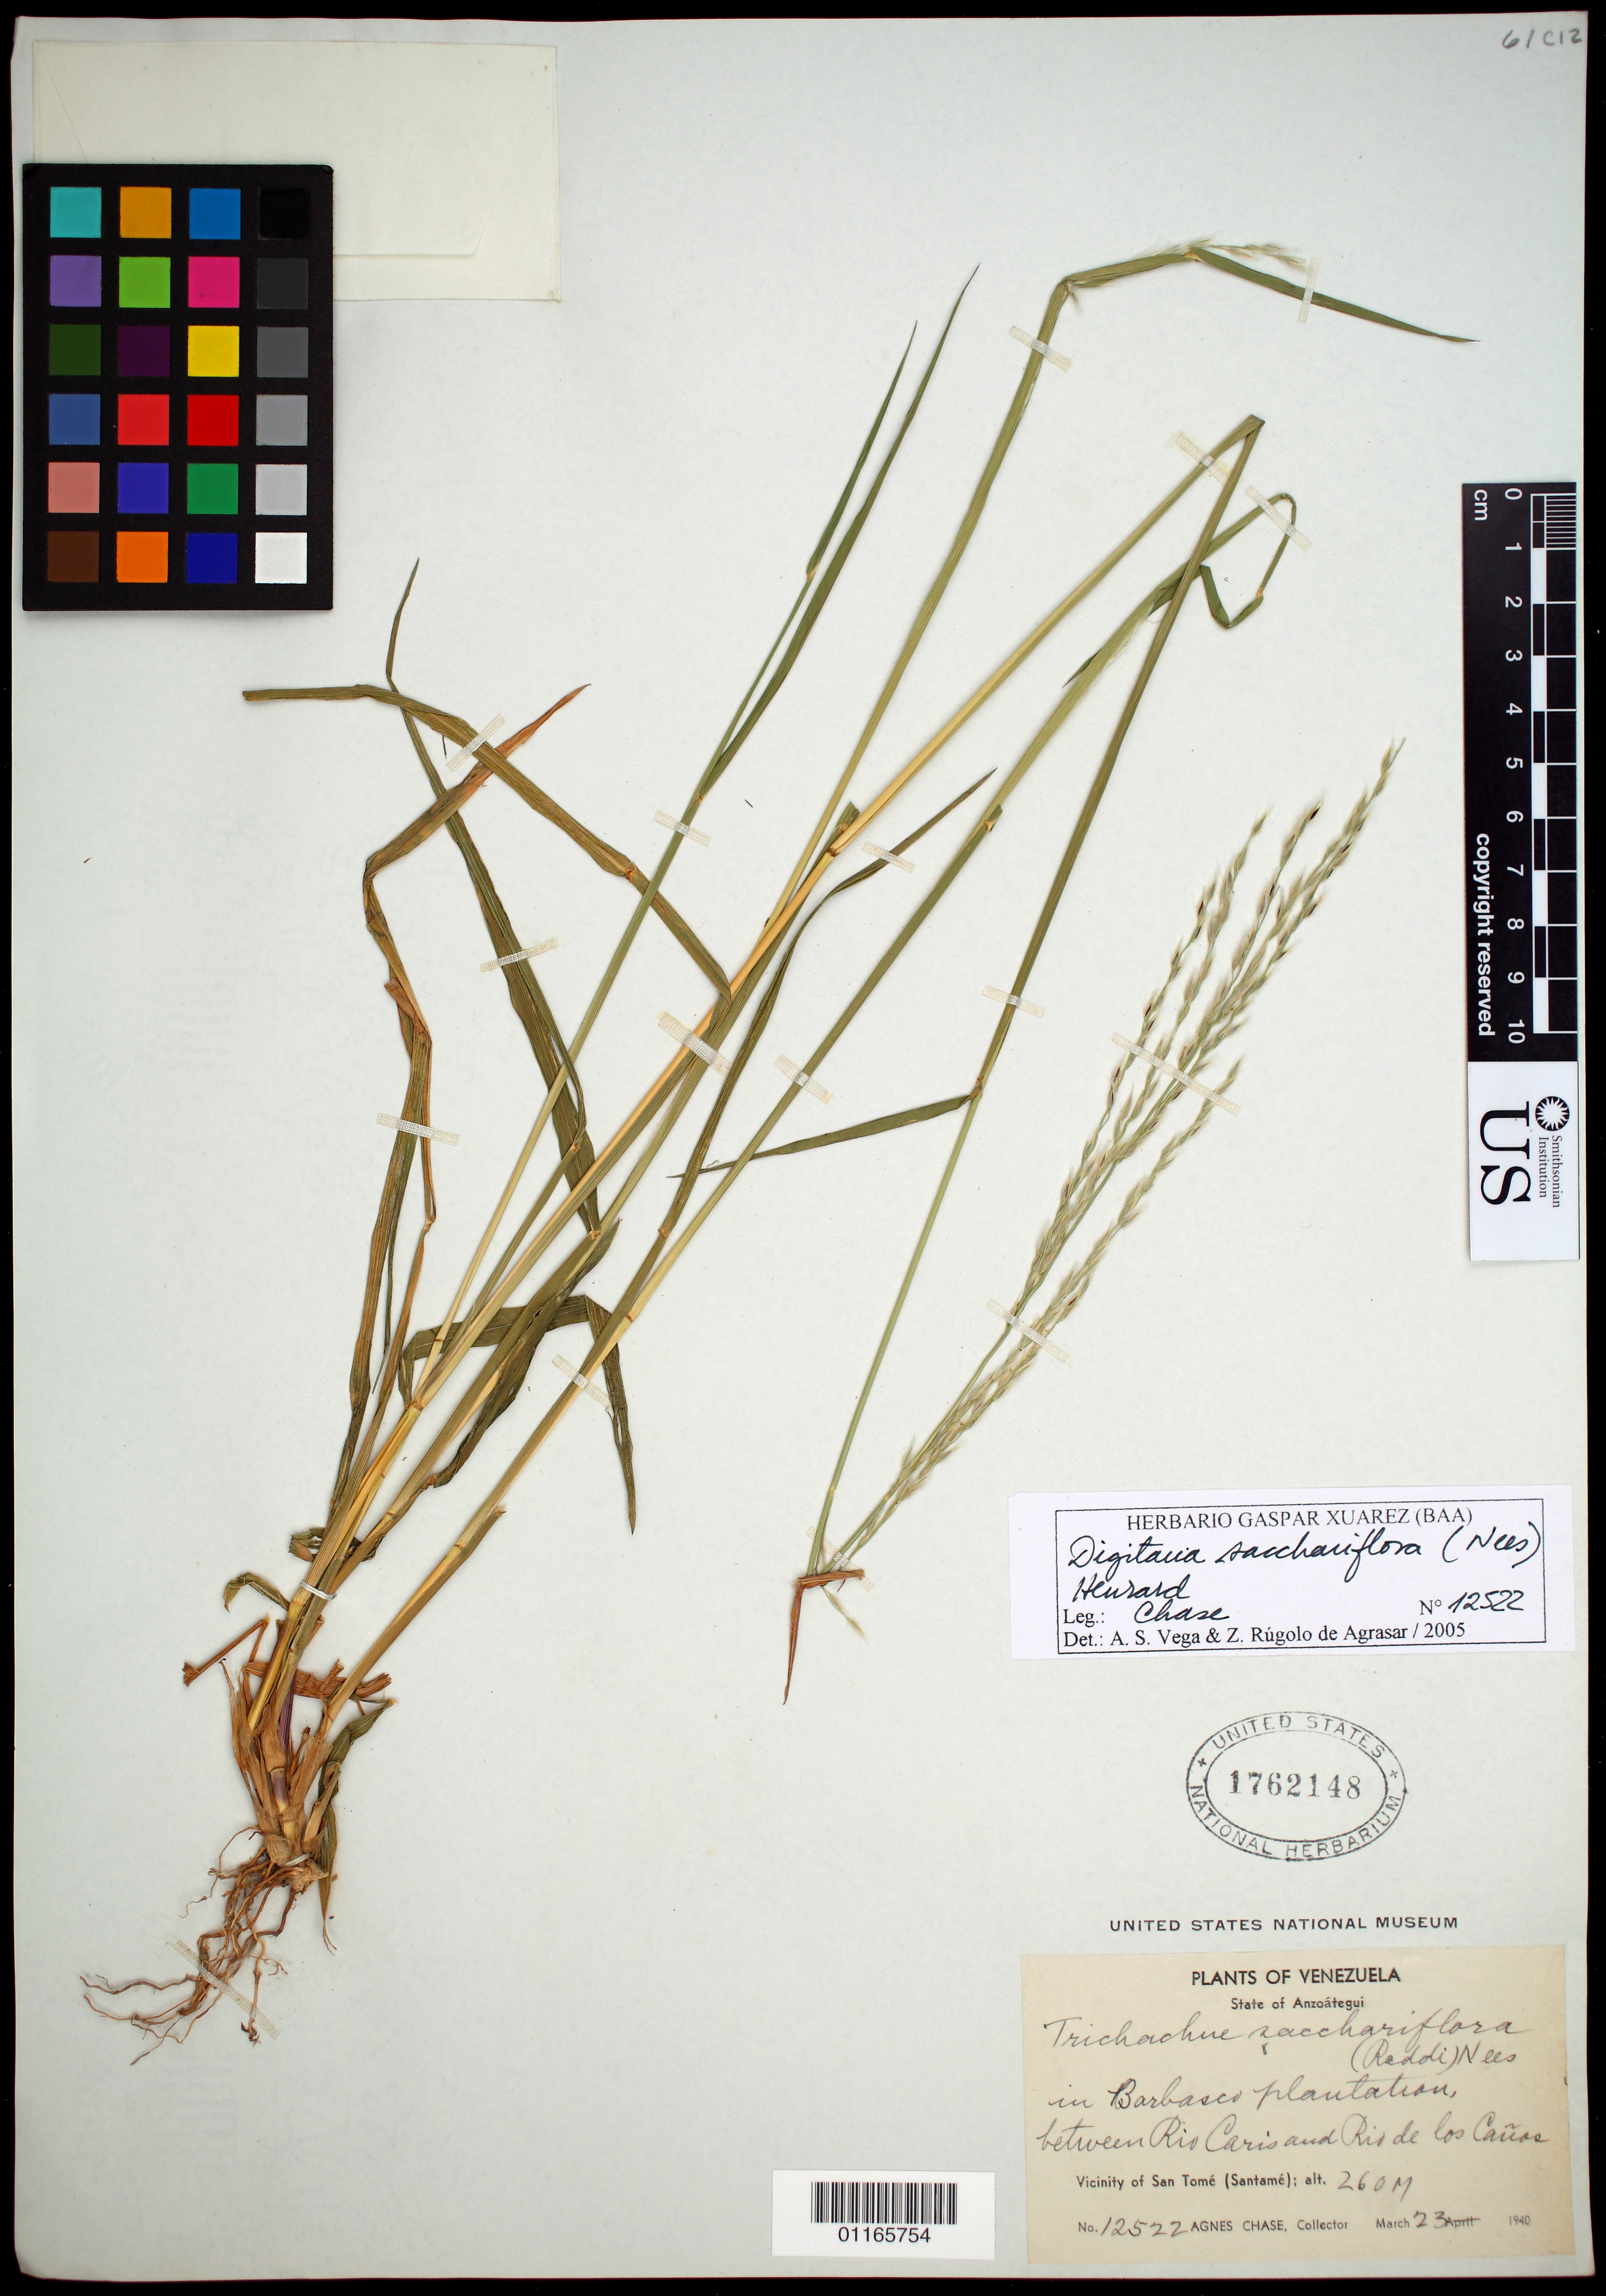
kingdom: Plantae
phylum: Tracheophyta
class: Liliopsida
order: Poales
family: Poaceae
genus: Digitaria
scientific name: Digitaria sacchariflora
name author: (Nees) Henr.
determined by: Vega, A. S.; Rúgolo de Agrasar, Z. E.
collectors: A. Chase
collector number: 12522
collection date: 1940-04-23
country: Venezuela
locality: In Barbasco plantation, between Rio Caris and Rio de los Canos. Vicinity of San Tome (Santame)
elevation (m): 260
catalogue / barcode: US 1762148